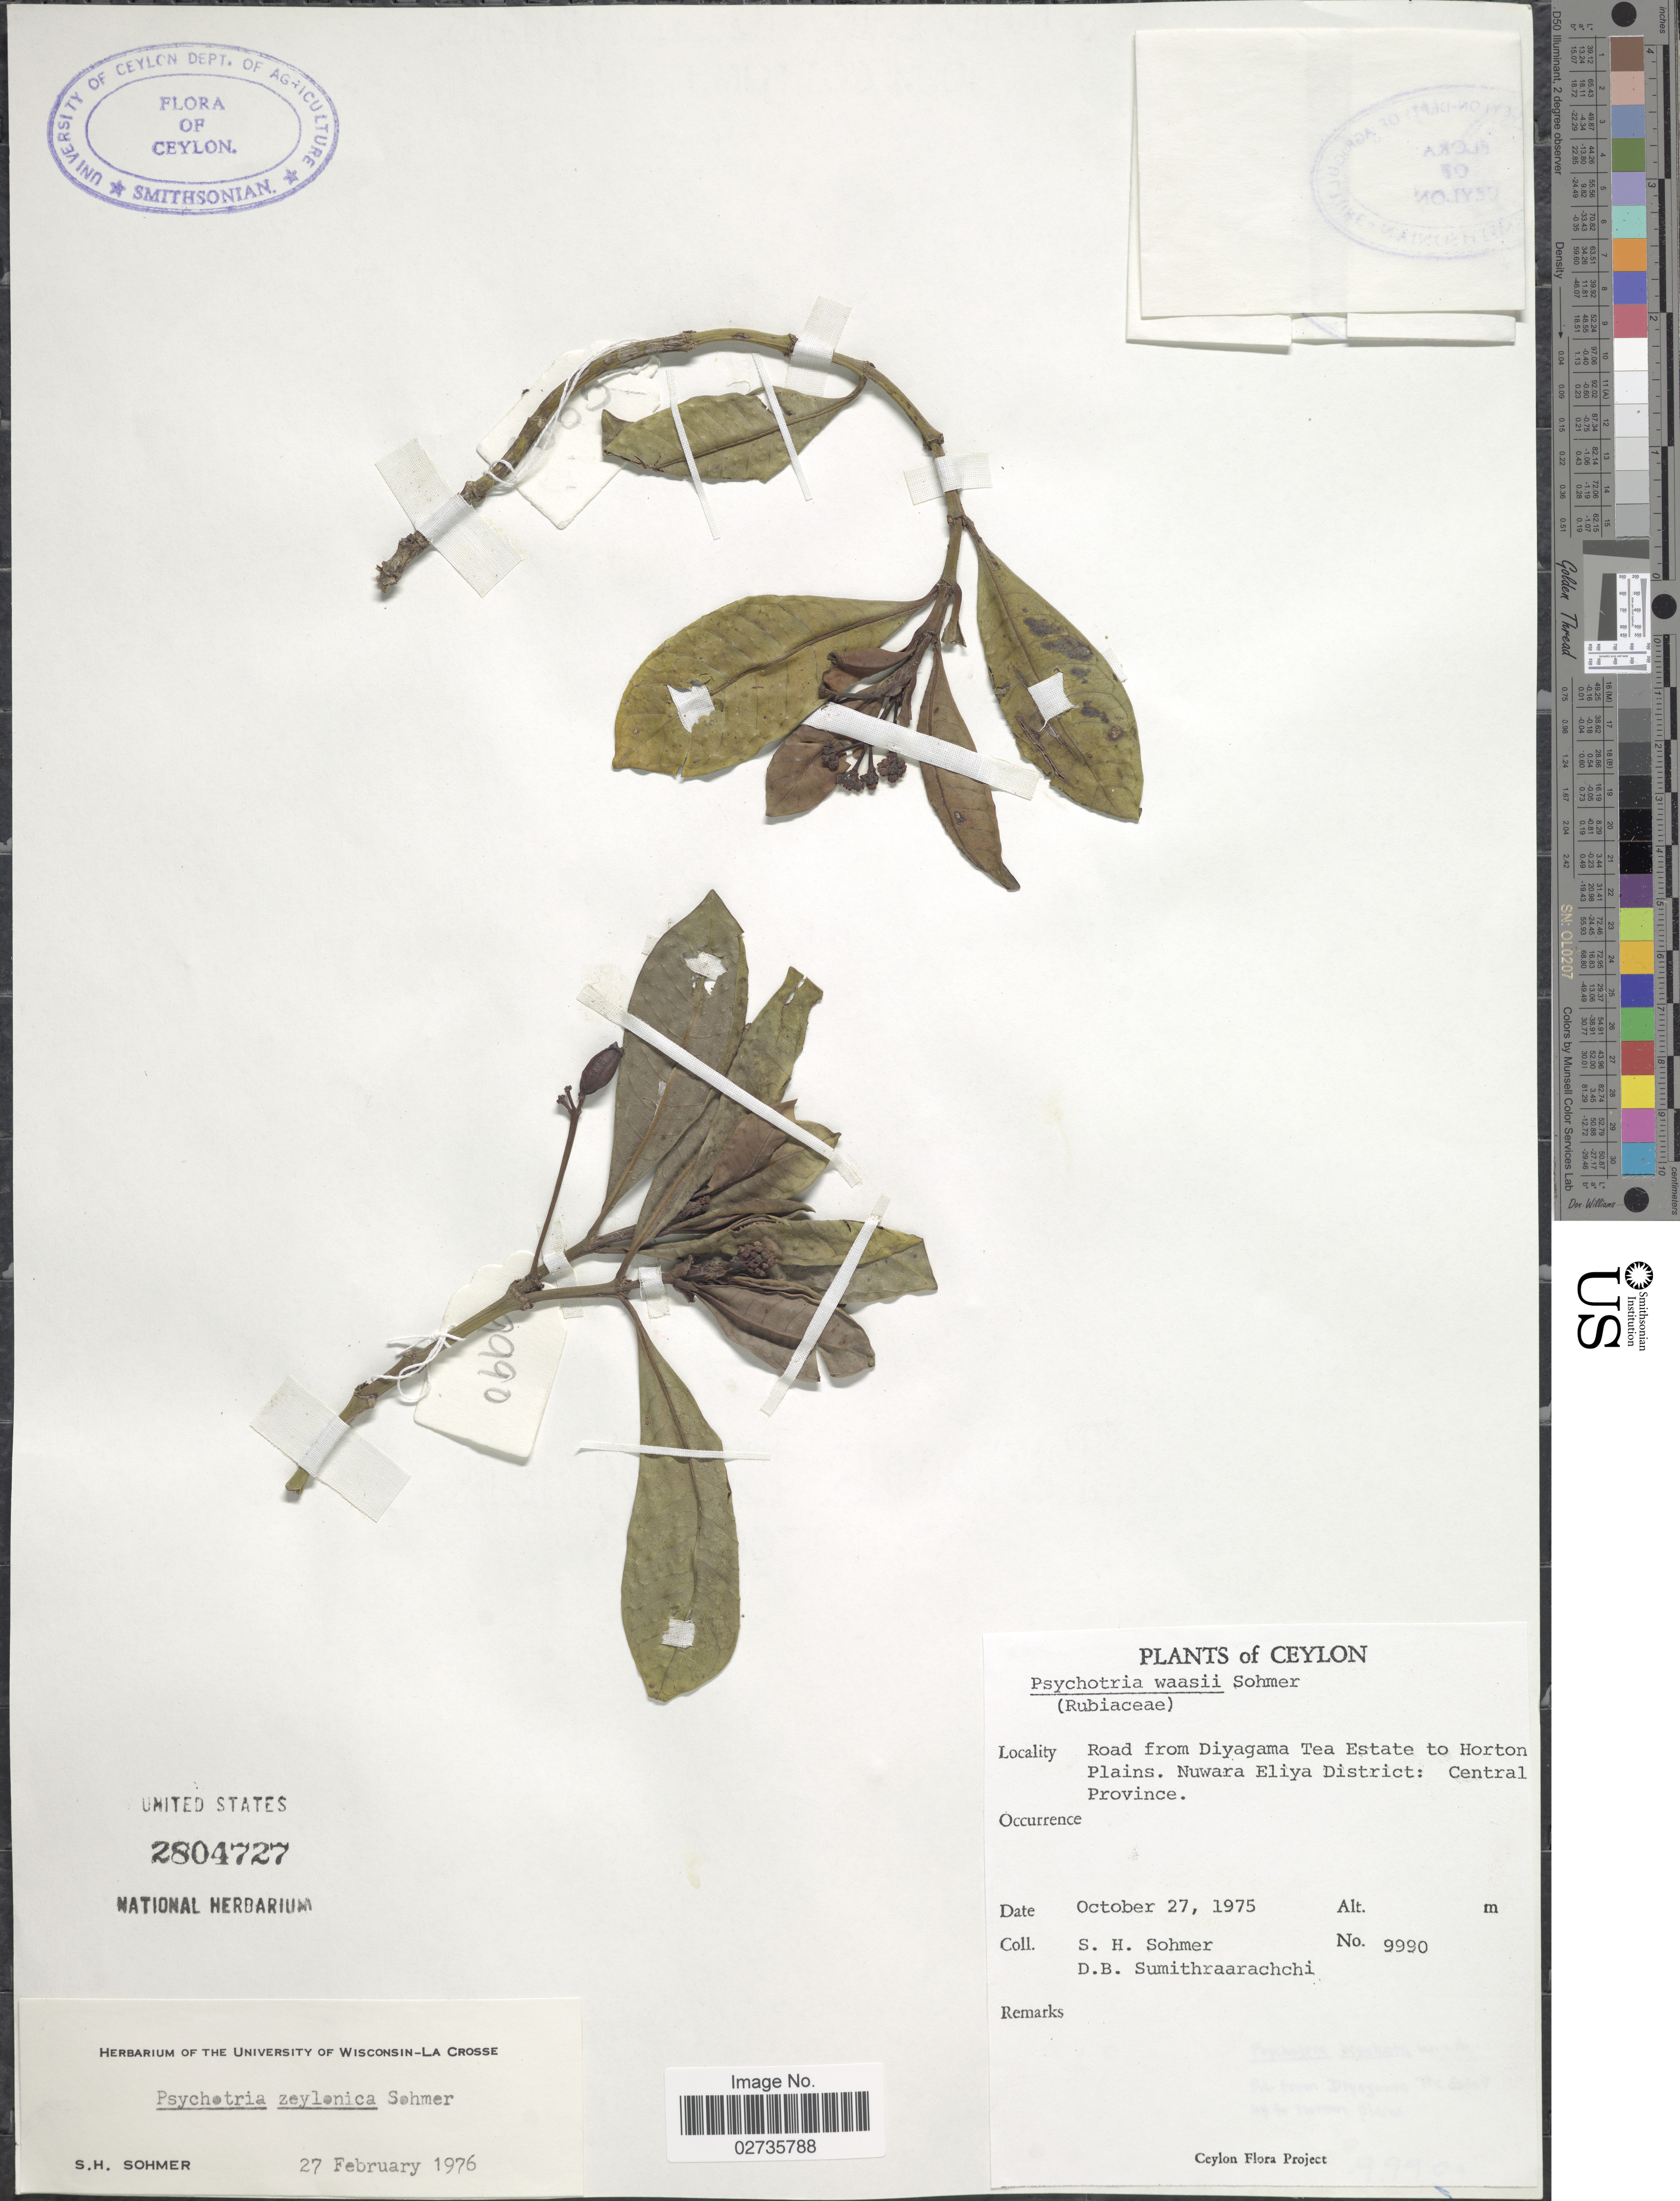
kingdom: Plantae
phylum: Tracheophyta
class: Magnoliopsida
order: Gentianales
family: Rubiaceae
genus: Psychotria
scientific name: Psychotria zeylanica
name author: Sohmer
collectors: S. H. Sohmer & D. B. Sumithraarachchi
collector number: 9990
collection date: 1975-10-27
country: Sri Lanka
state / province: Central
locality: Ceylon, Road from Diyagama Tea Estate to Horton Plains. Nuwara Eliya District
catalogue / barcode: US 2804727